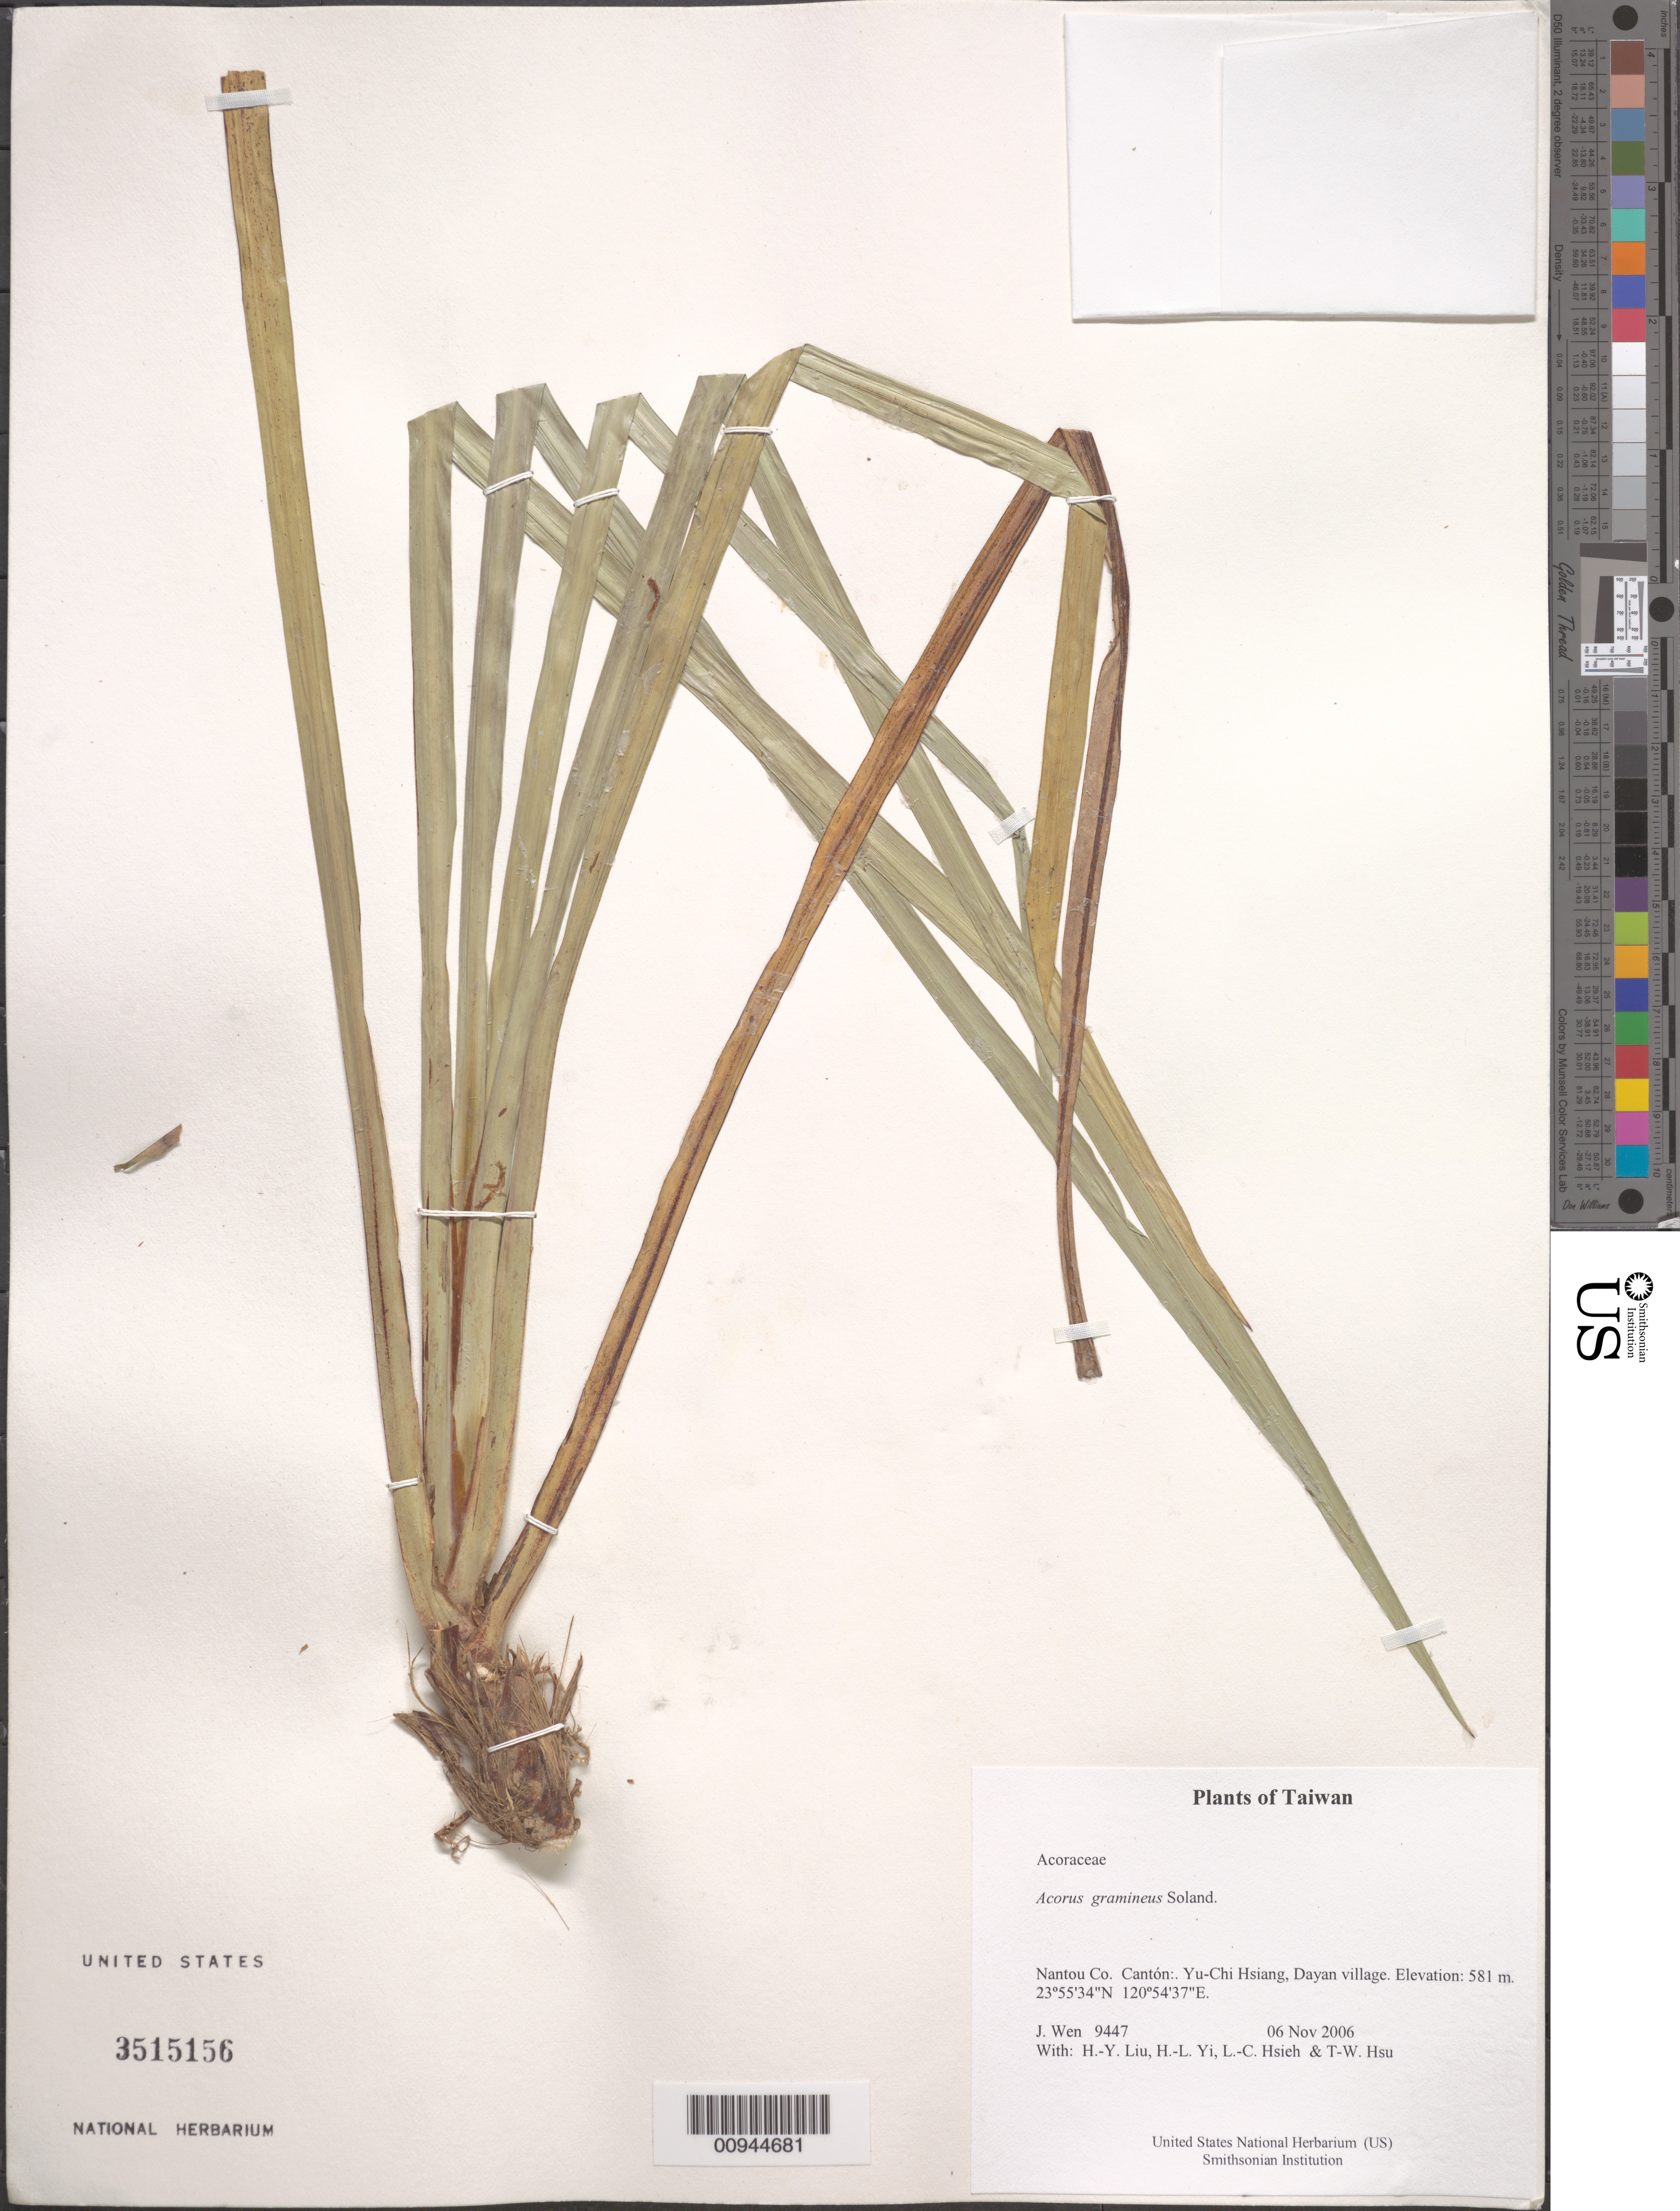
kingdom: Plantae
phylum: Tracheophyta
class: Liliopsida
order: Acorales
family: Acoraceae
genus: Acorus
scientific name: Acorus gramineus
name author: Sol. ex Aiton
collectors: J. Wen, H. Liu, H. l. Yi, L. Hsieh & T. Hsu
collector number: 9447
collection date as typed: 06 Nov 2006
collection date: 2006-11-06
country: Taiwan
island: Taiwan [Formosa]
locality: Yu Chi Hsiang, Dayan Village.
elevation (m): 581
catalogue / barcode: US 3515156